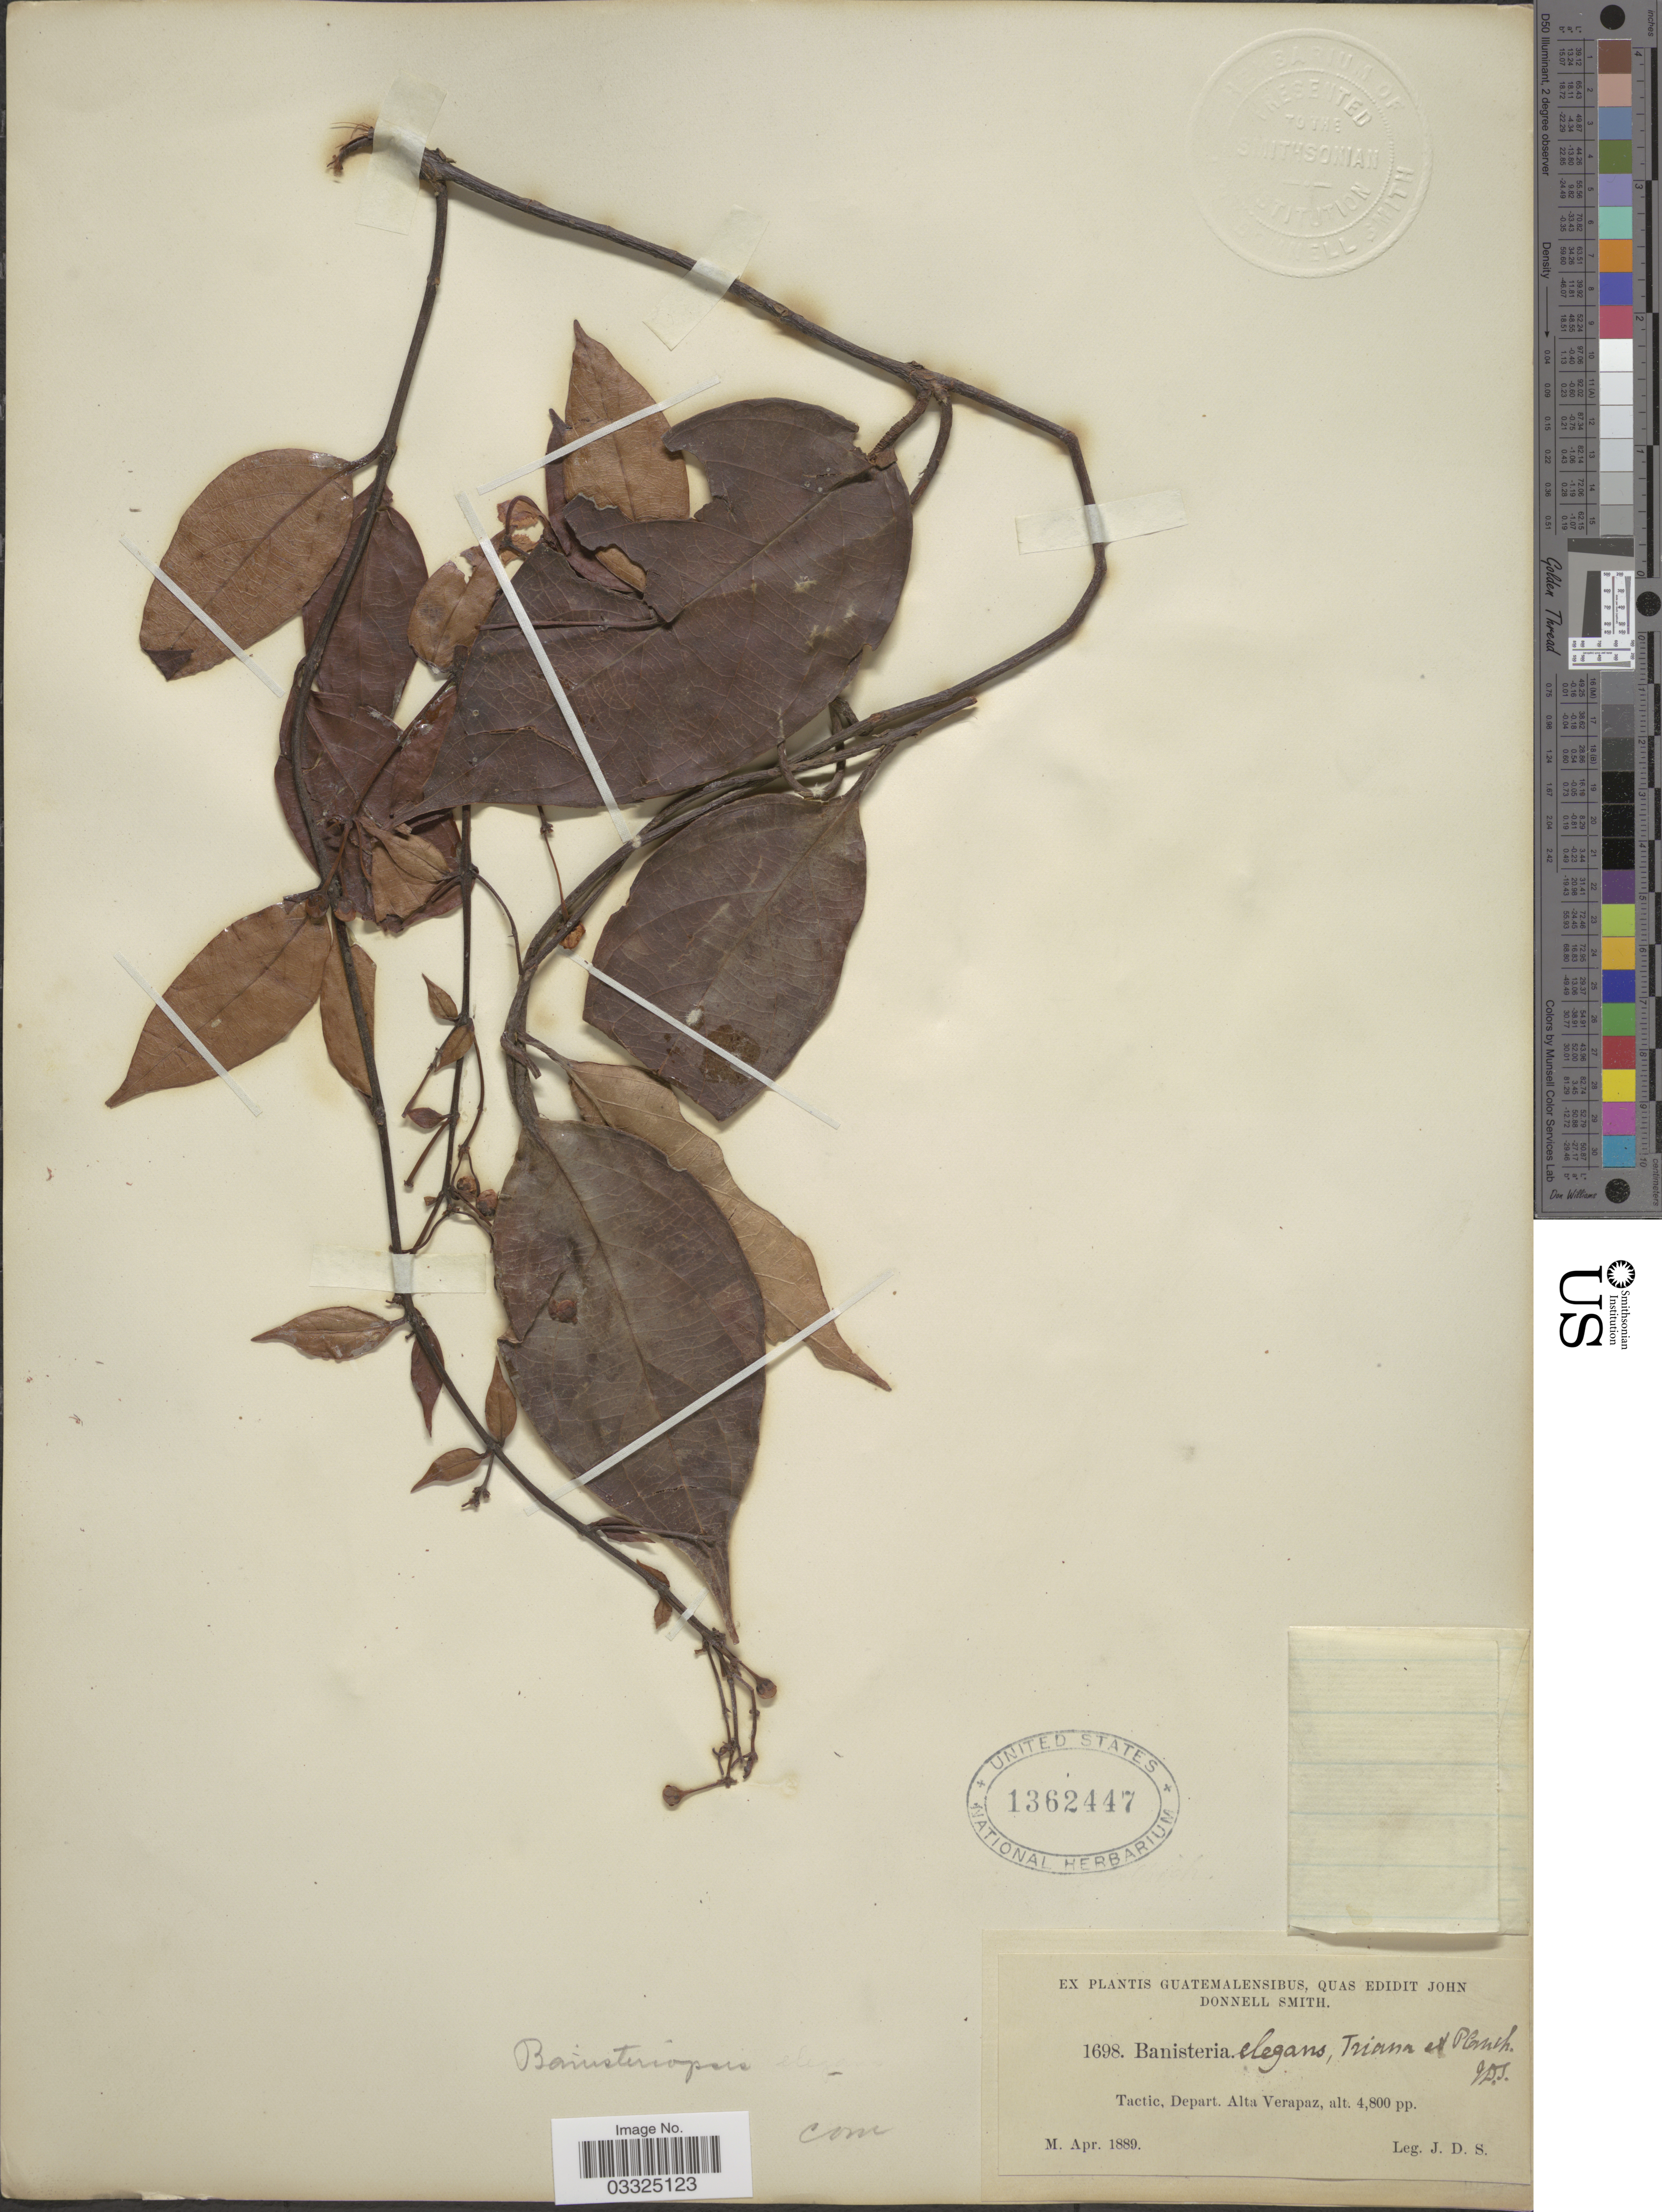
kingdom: Plantae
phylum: Tracheophyta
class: Magnoliopsida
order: Malpighiales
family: Malpighiaceae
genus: Banisteriopsis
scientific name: Banisteriopsis elegans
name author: (Triana & Planch.) Sandwith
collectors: J. Donnell Smith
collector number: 1698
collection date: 1889-04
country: Guatemala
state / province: Alta Verapaz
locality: Tactic, Depart. Alta Verapaz.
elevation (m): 1463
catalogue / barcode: US 1362447